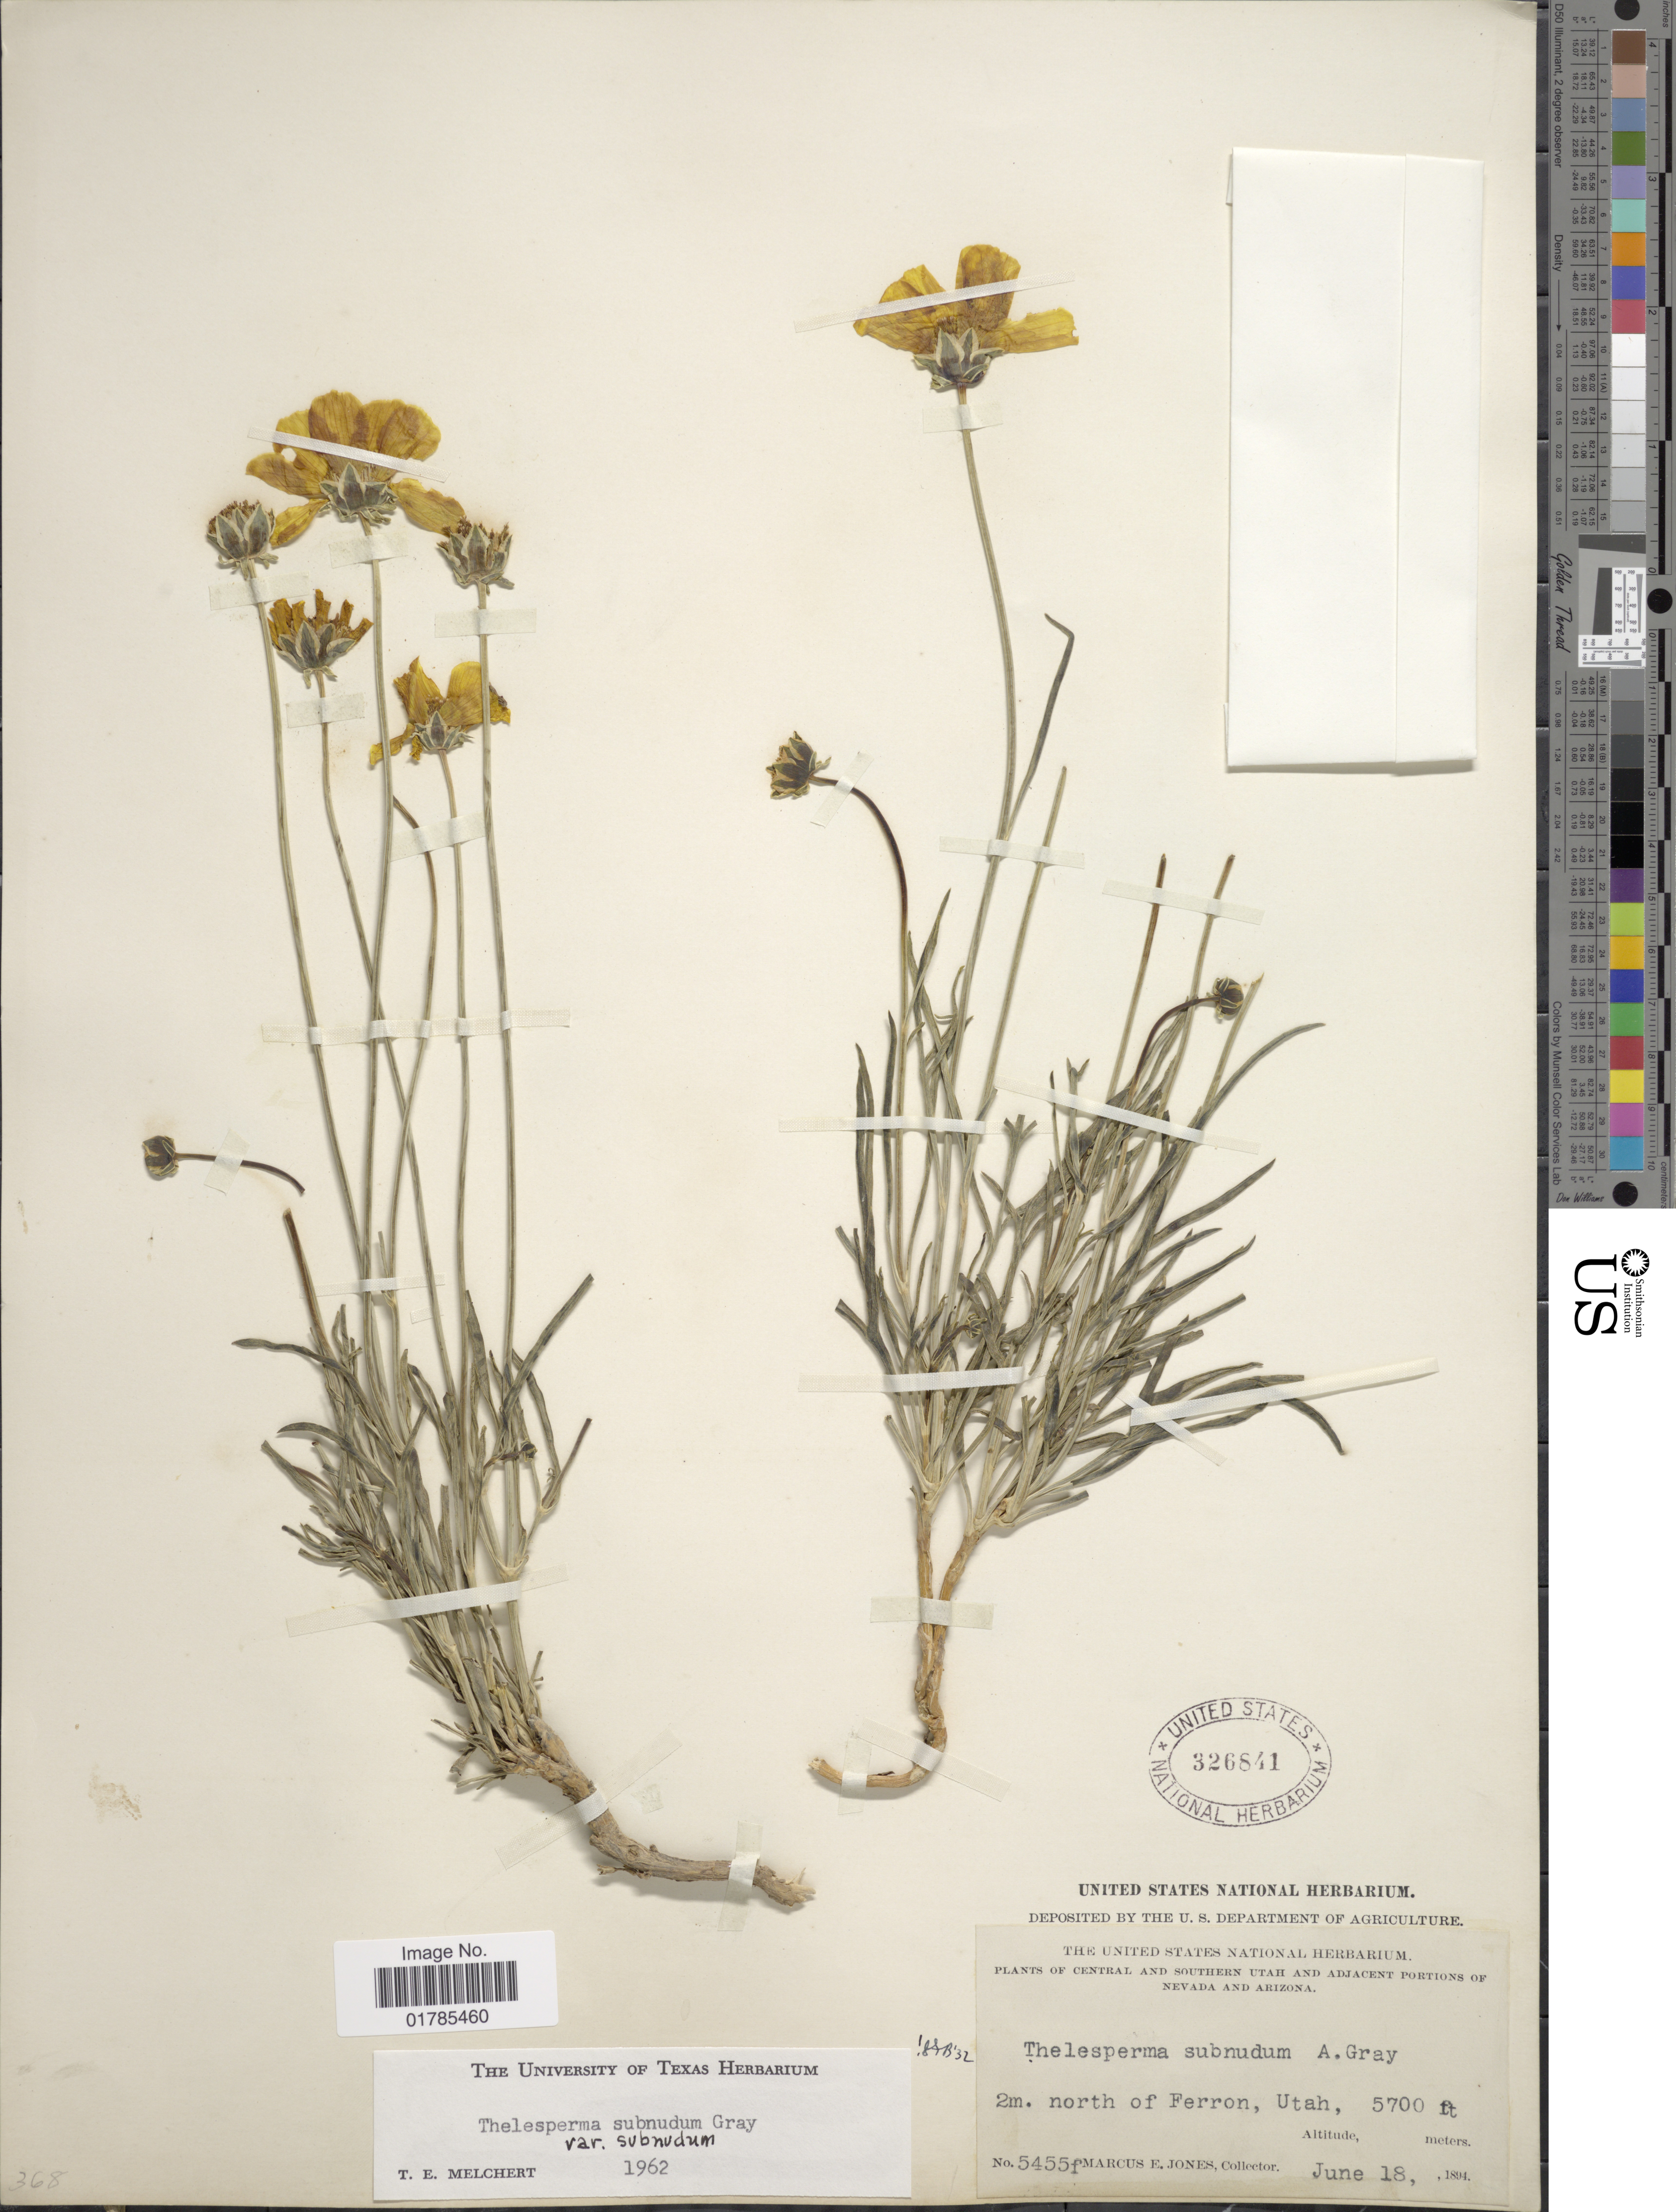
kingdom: Plantae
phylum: Tracheophyta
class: Magnoliopsida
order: Asterales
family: Asteraceae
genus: Thelesperma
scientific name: Thelesperma subnudum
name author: A. Gray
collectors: M. E. Jones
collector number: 5455f*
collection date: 1894-06-18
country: United States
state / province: Utah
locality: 2 m. north of Ferron. Central and southern Utah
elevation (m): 1737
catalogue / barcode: US 326841